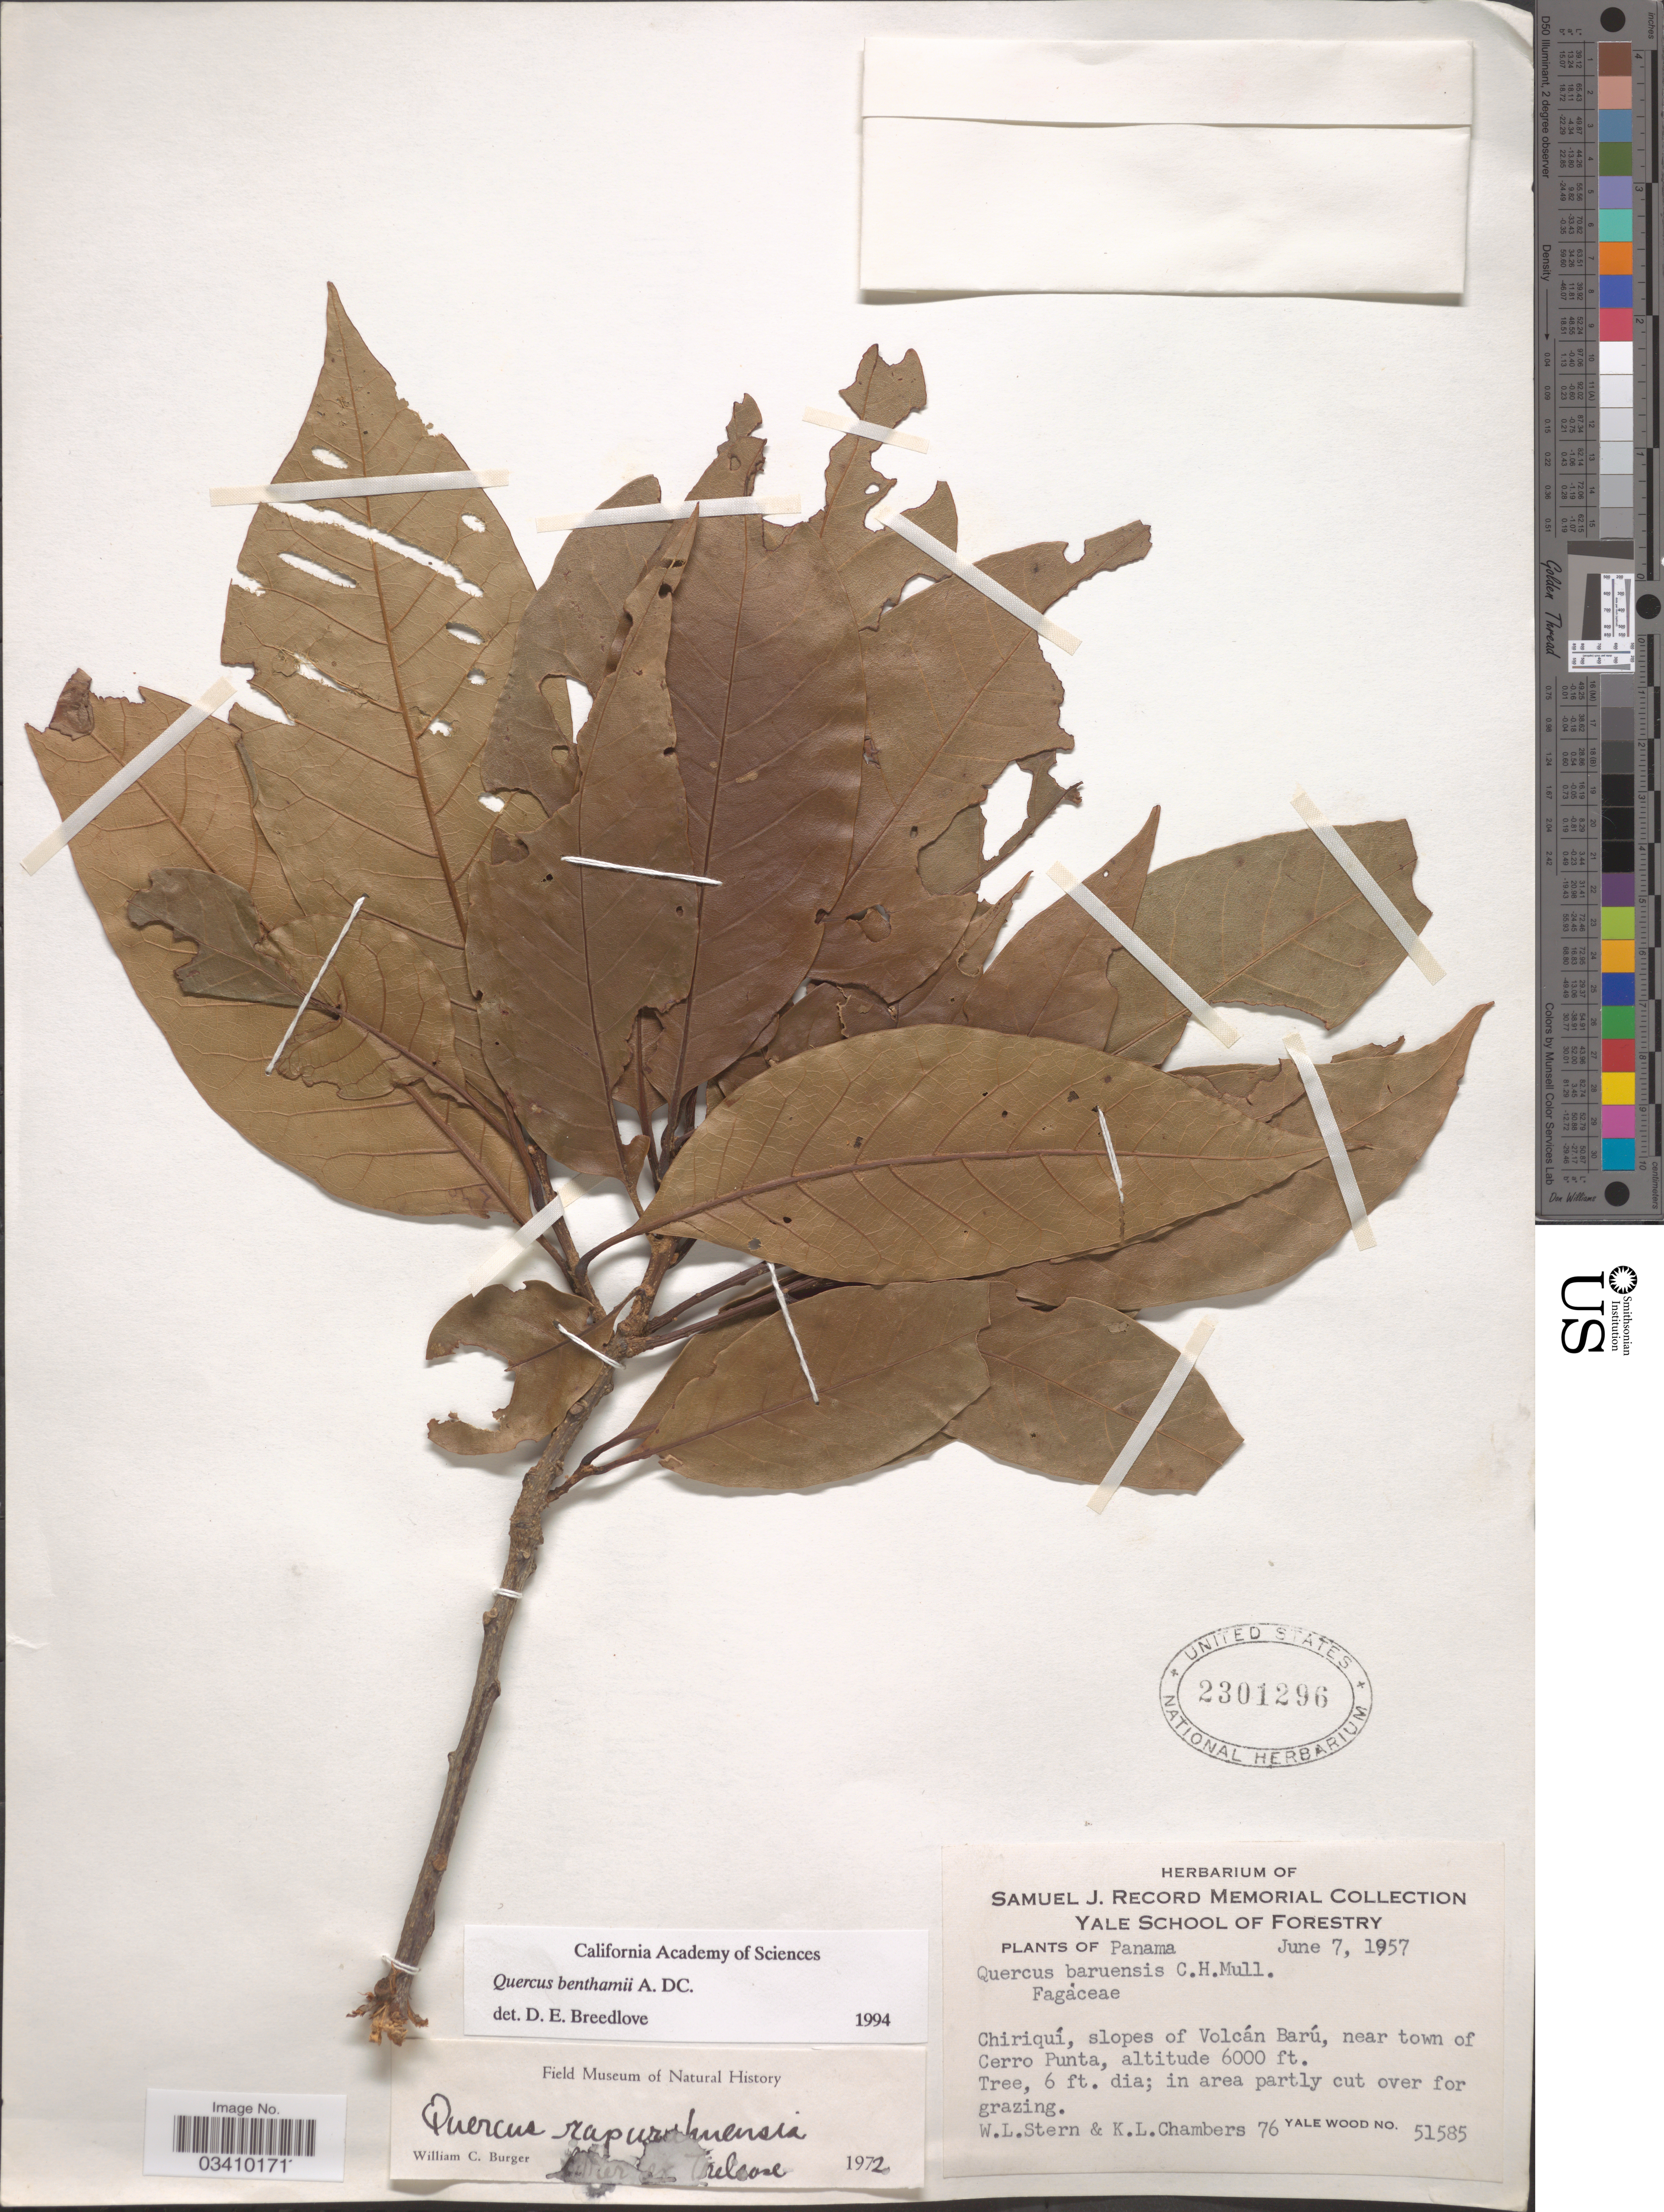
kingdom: Plantae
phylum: Tracheophyta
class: Magnoliopsida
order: Fagales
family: Fagaceae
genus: Quercus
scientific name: Quercus benthamii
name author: A. DC.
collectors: W. L. Stern & K. Chambers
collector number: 76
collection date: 1957-06-07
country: Panama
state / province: Chiriqui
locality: Slopes of Volcán Barú, near town of Cerro Punta.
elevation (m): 1829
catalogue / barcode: US 2301296